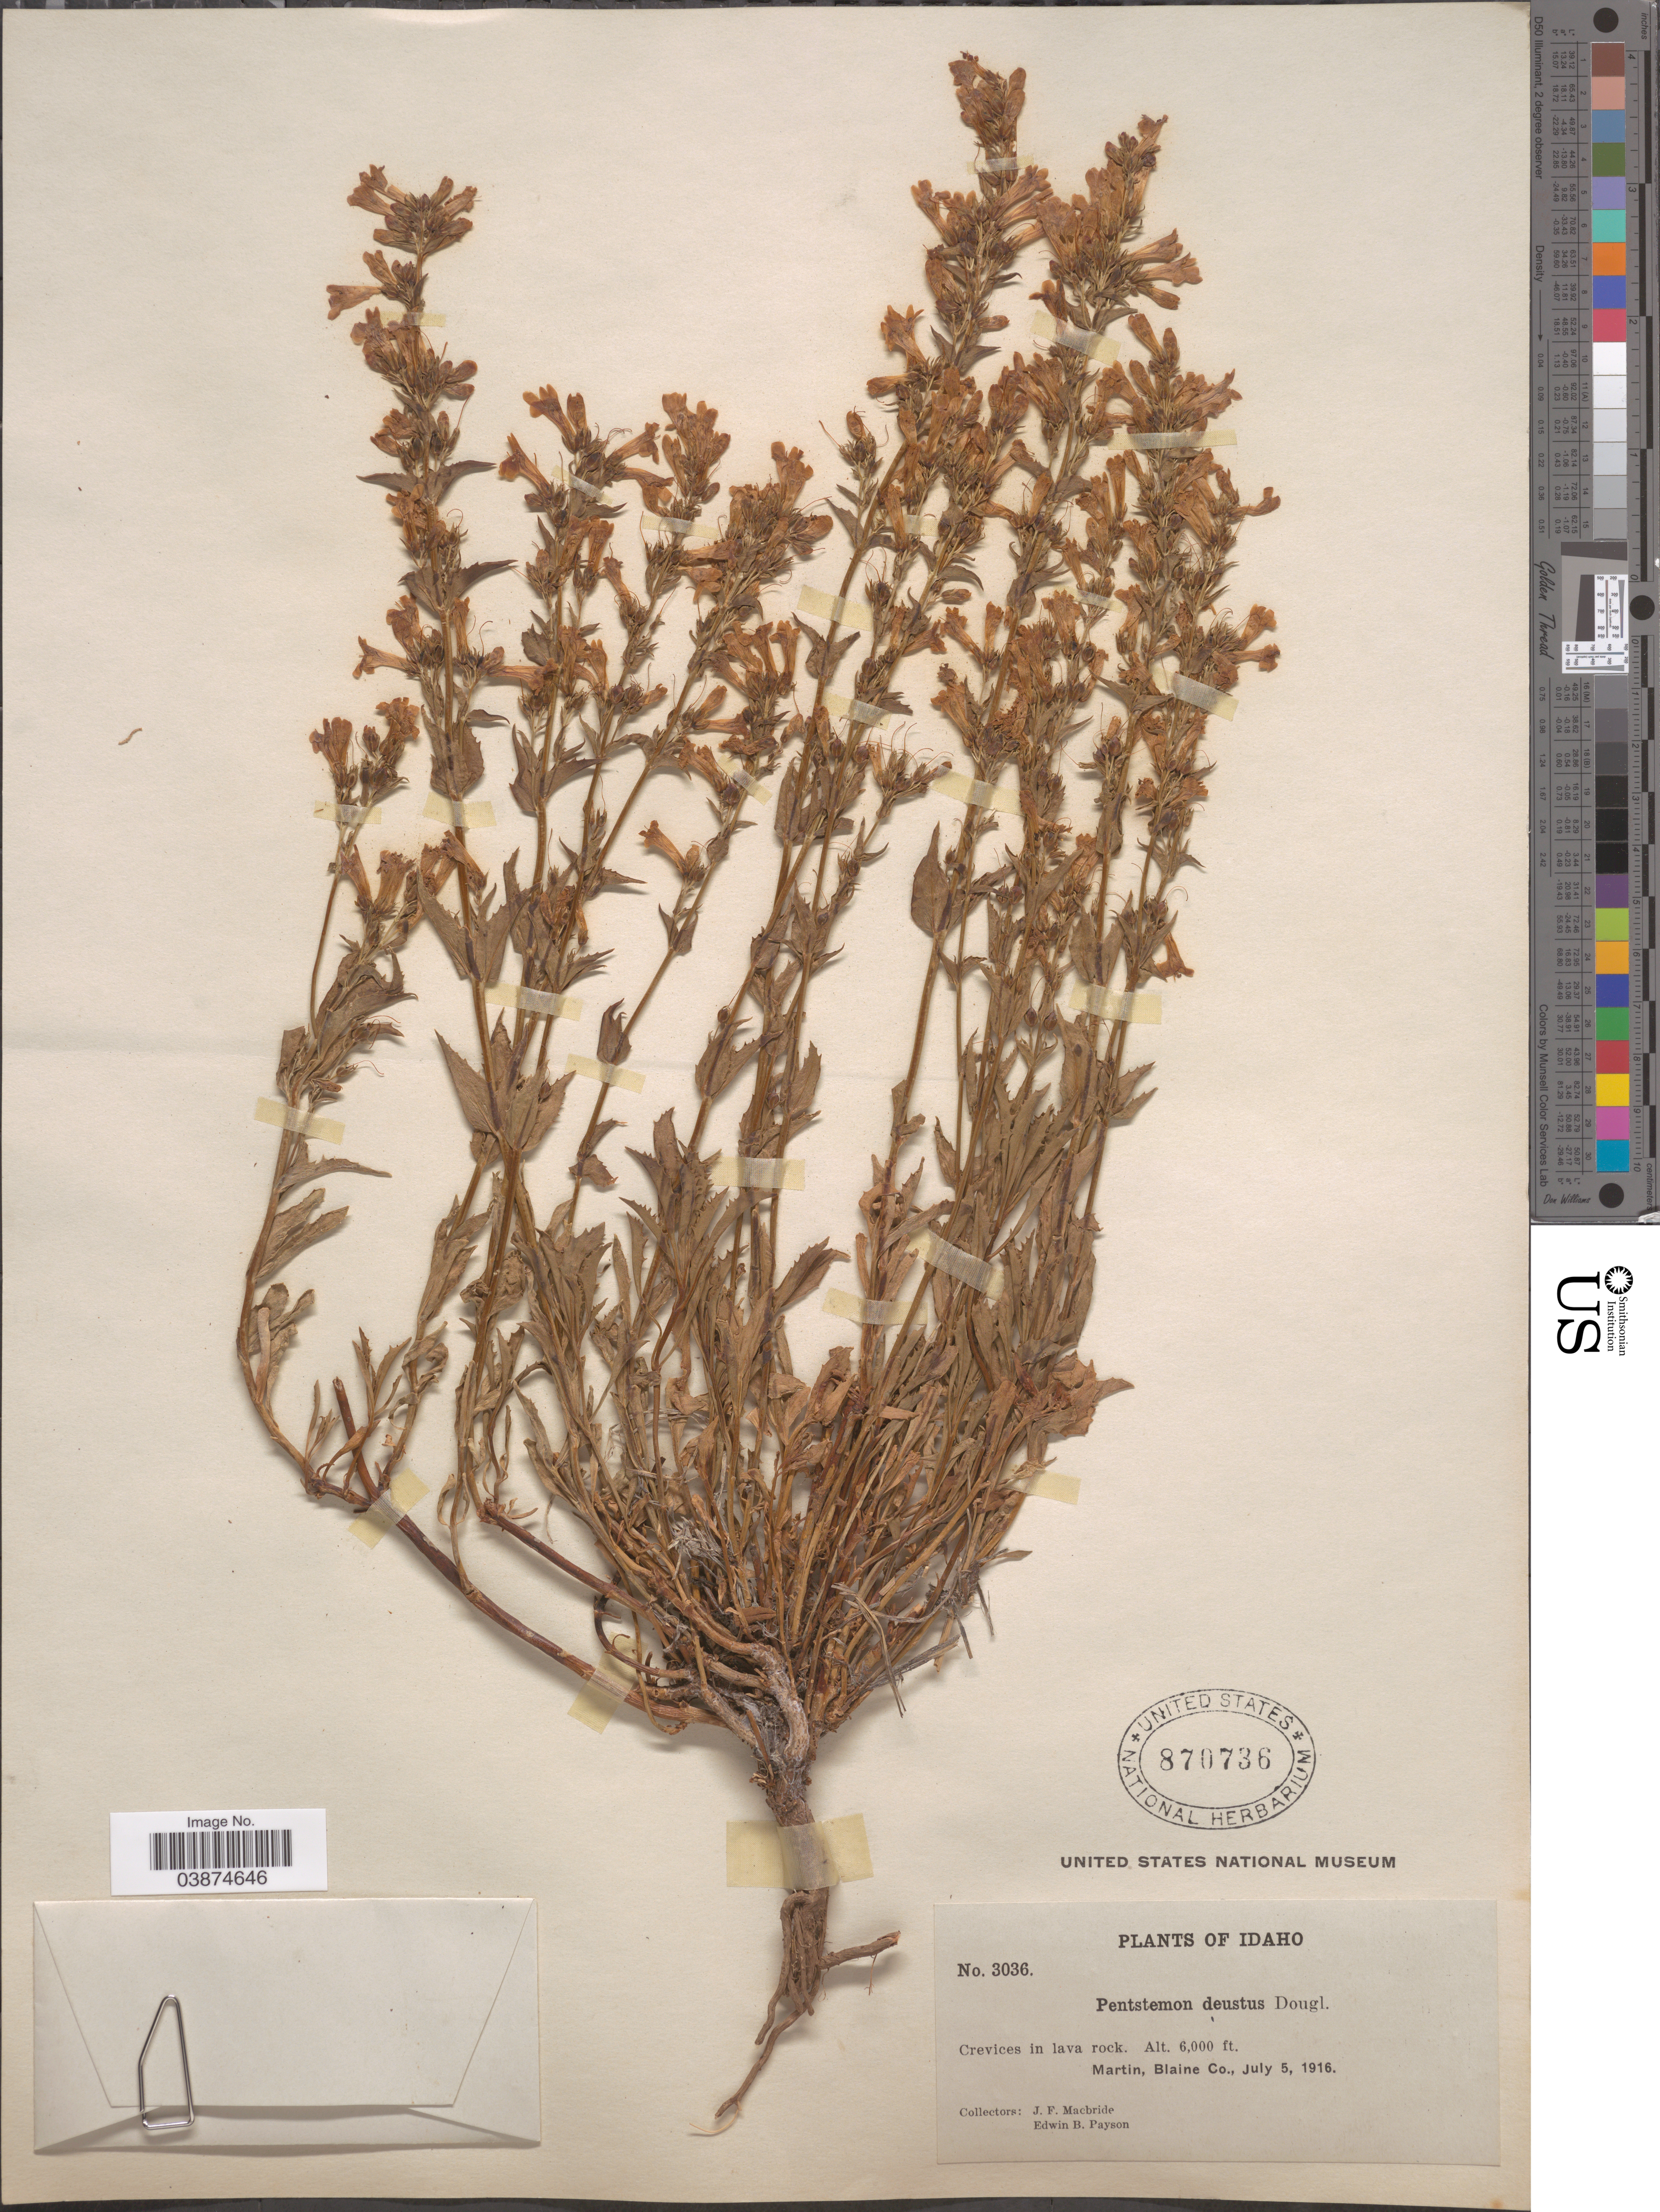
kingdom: Plantae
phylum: Tracheophyta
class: Magnoliopsida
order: Lamiales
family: Plantaginaceae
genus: Penstemon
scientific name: Penstemon deustus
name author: Douglas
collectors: J. F. Macbride & E. B. Payson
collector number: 3036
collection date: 1916-07-05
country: United States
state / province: Idaho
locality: Martin, Blaine Co.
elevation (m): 1829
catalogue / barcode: US 870736